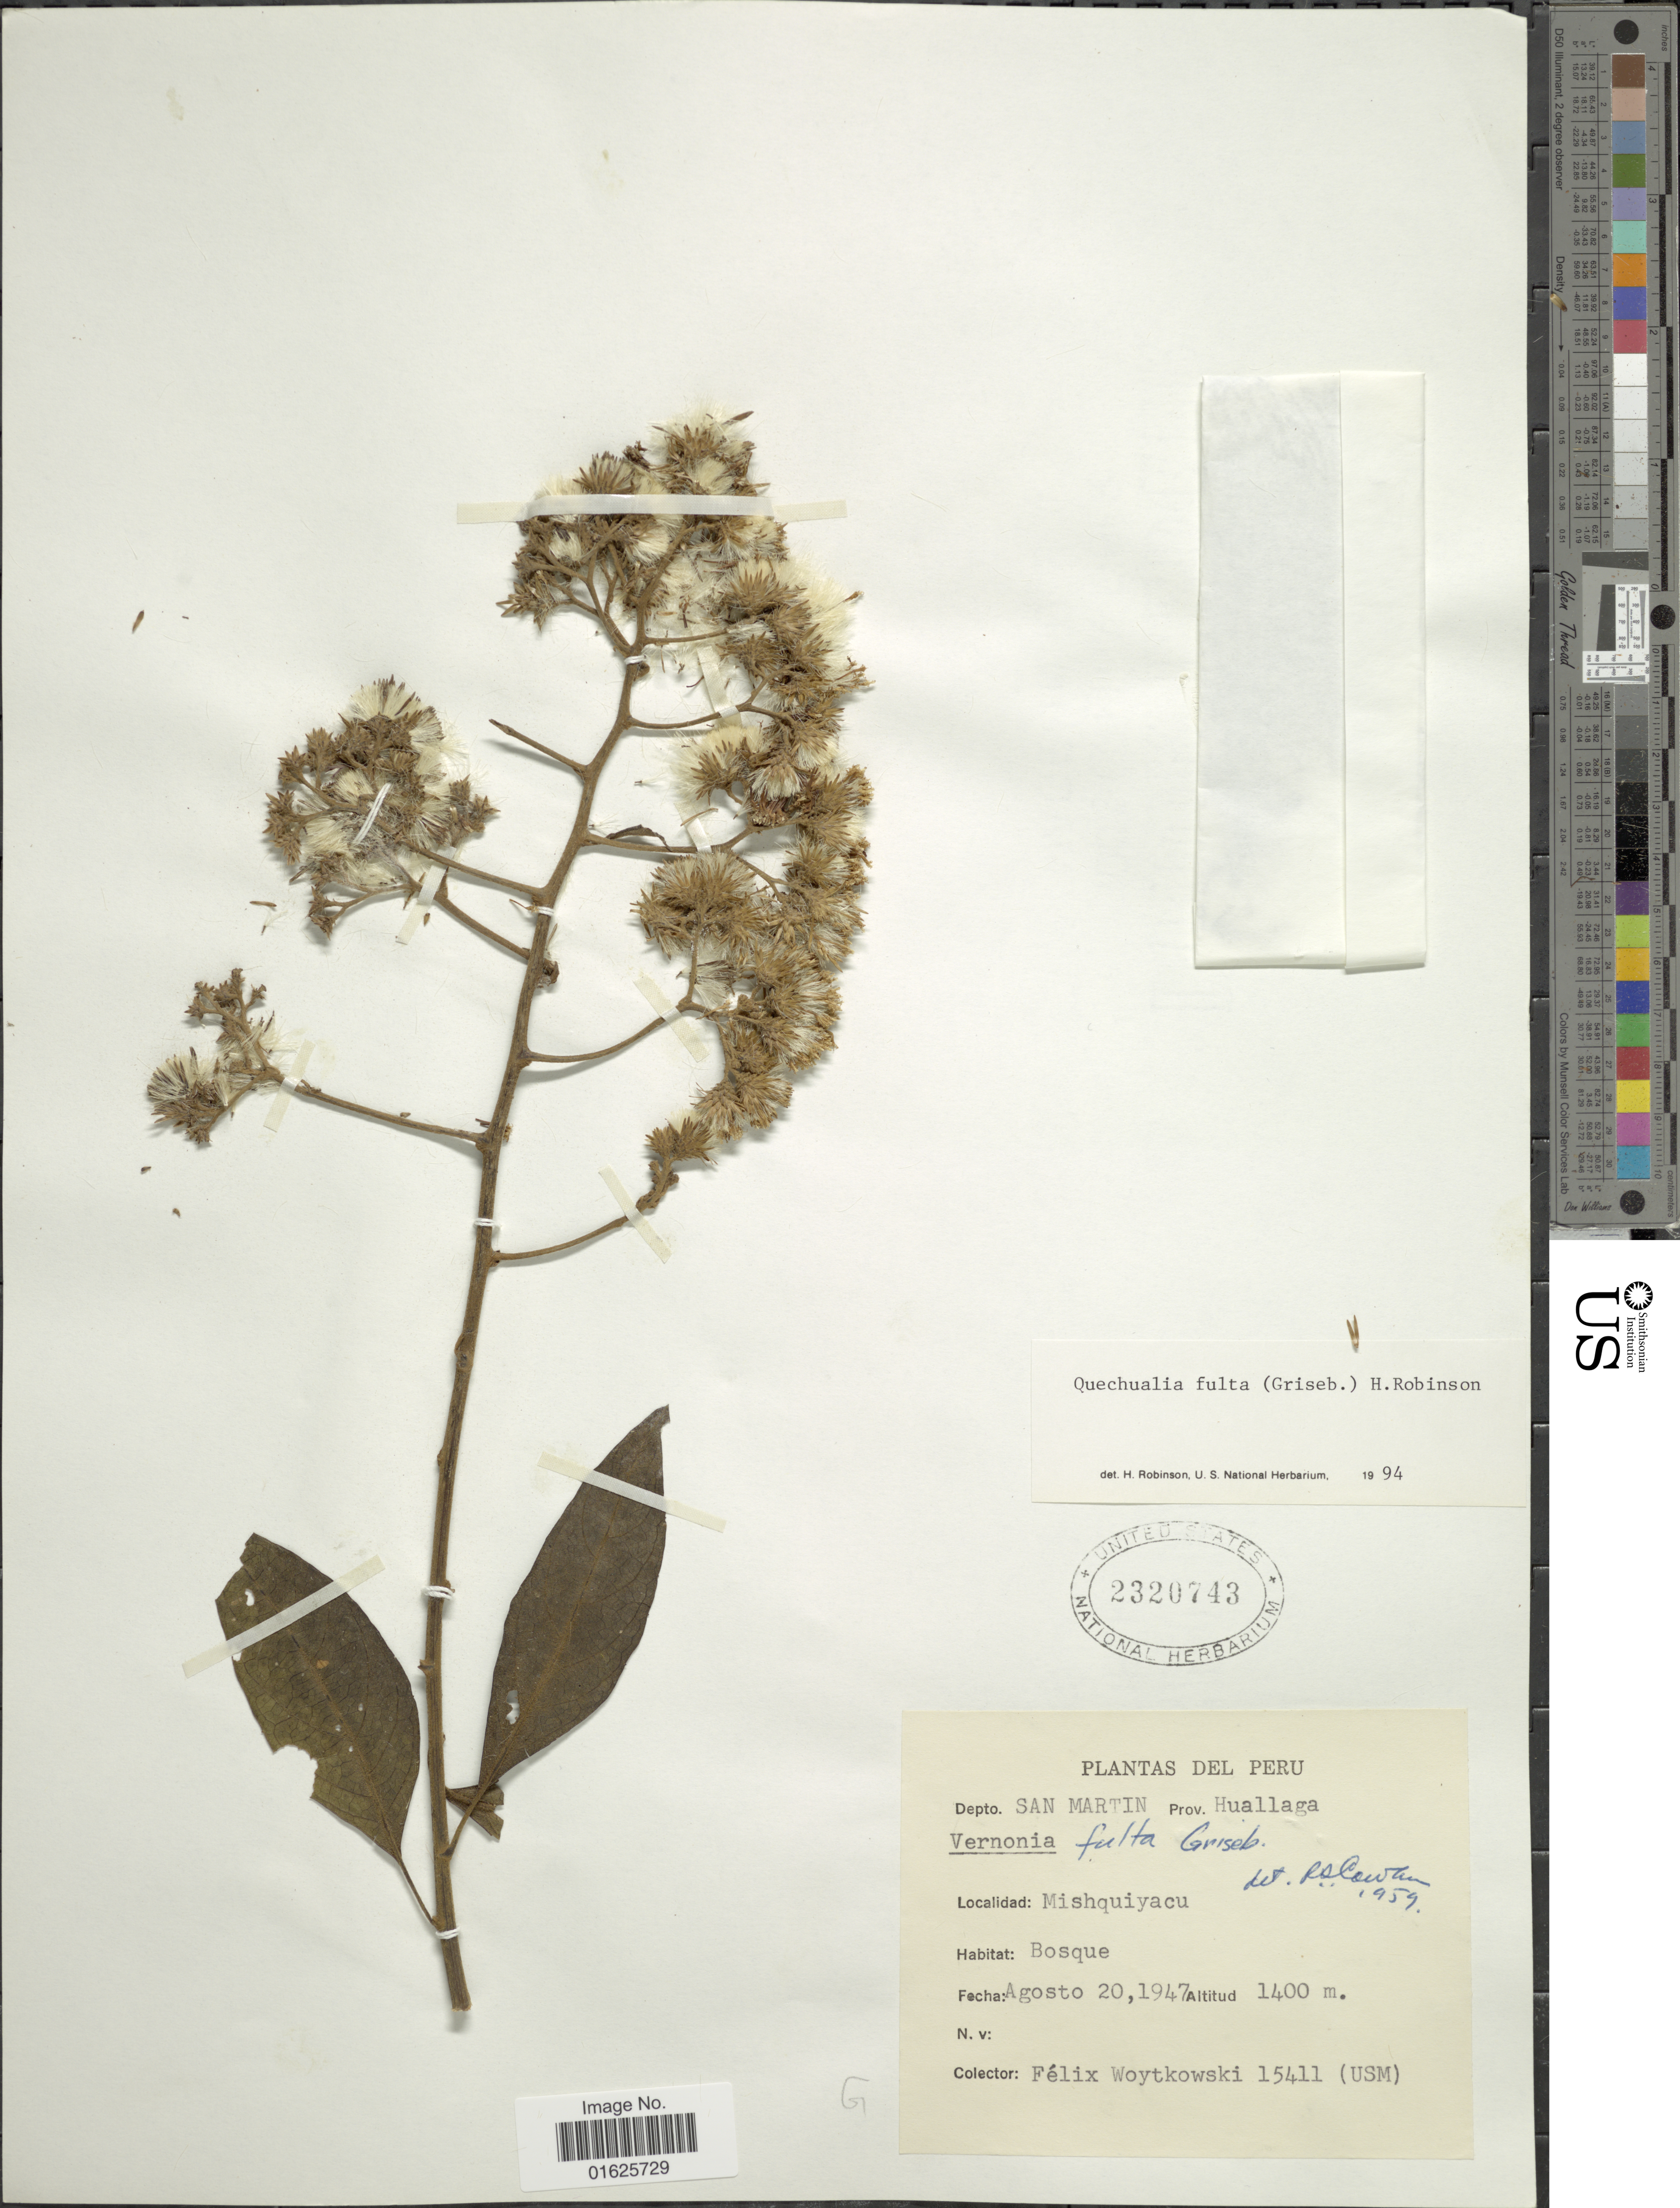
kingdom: Plantae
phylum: Tracheophyta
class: Magnoliopsida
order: Asterales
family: Asteraceae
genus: Quechualia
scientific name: Quechualia fulta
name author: (Griseb.) H. Rob.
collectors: F. Woytkowski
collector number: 15411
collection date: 1947-08-20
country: Peru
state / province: San Martín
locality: Depto San Martin, Prov. Huallaga, Mishiquiyacu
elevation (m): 1400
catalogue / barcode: US 2320743